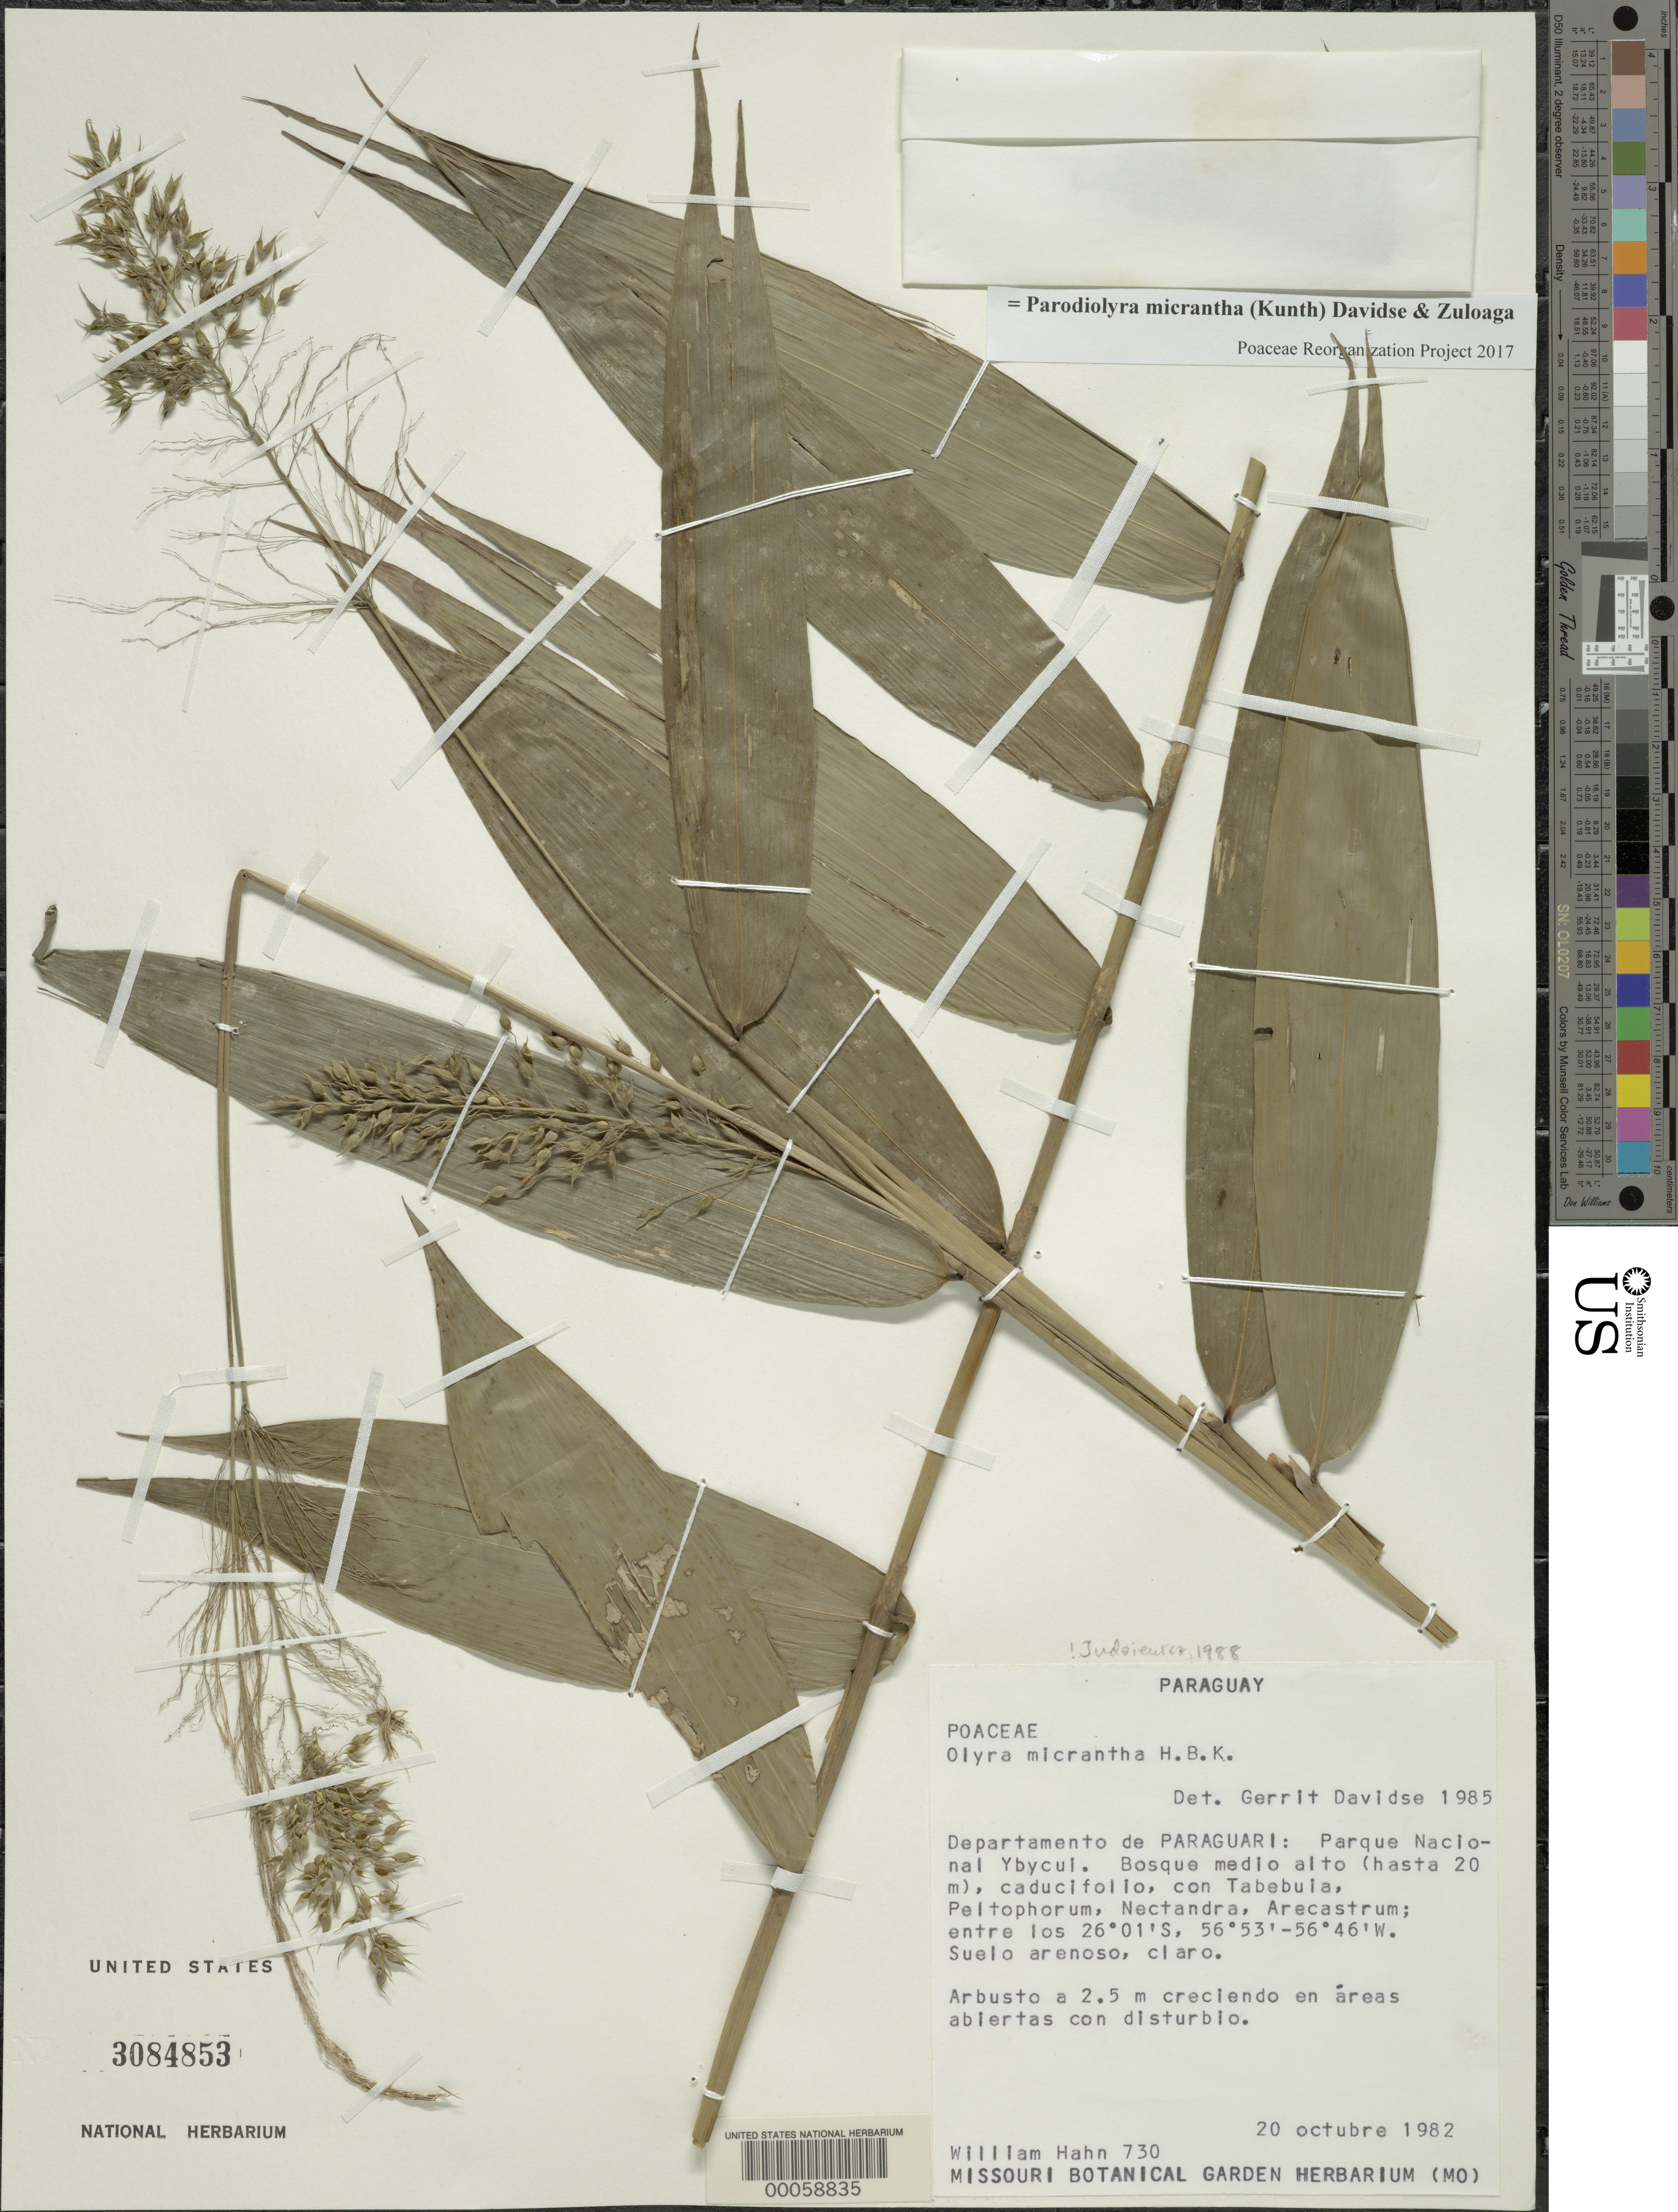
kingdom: Plantae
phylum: Tracheophyta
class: Liliopsida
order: Poales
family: Poaceae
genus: Parodiolyra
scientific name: Parodiolyra micrantha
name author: (Kunth) Davidse & Zuloaga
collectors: W. J. Hahn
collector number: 730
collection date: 1982-10-20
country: Paraguay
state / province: Paraguari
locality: Parque Nacional Ybycui, Bosque medio alto (hasta 20 m) , caducifolio, con Tabebuia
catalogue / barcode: US 3084853